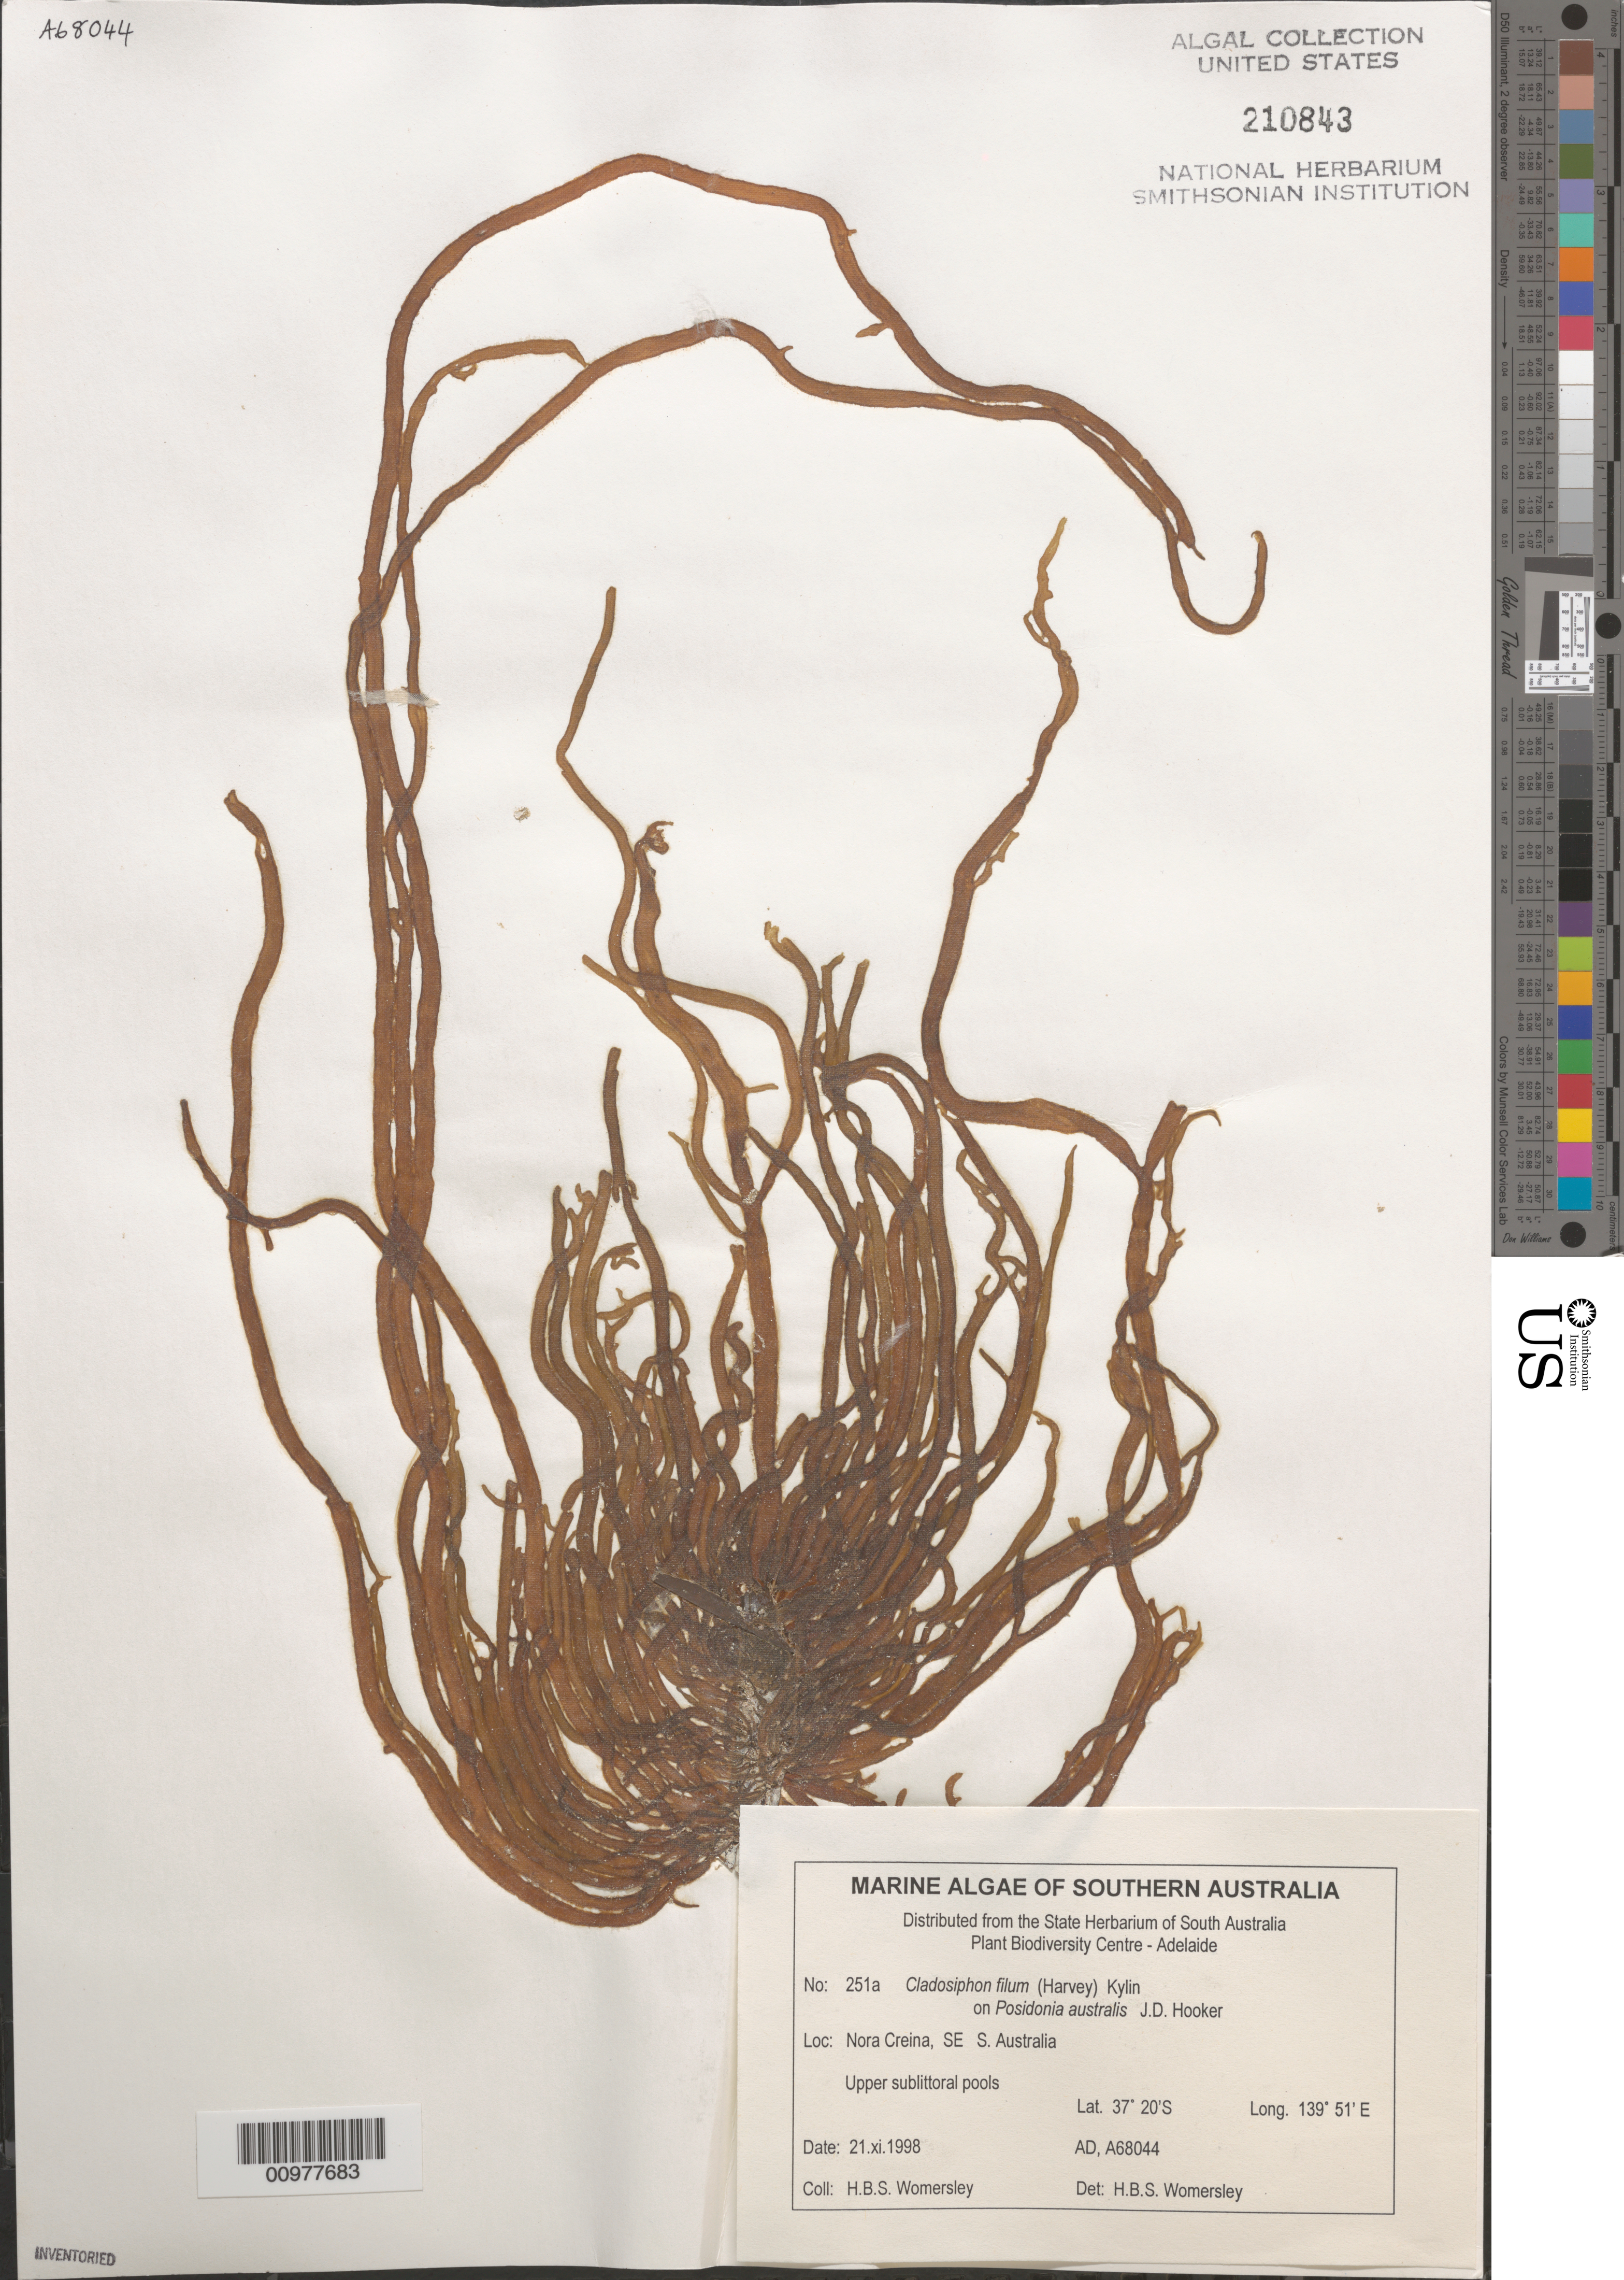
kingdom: Chromista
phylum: Ochrophyta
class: Phaeophyceae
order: Ectocarpales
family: Chordariaceae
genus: Cladosiphon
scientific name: Cladosiphon filum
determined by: Womersley, H. B. S.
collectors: H. B. S. Womersley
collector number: AD A68044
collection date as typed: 21 Dec 1998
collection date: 1998-12-21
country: Australia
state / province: South Australia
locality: Nora Creina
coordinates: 37 20'S, 139 51'E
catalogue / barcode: US 210843